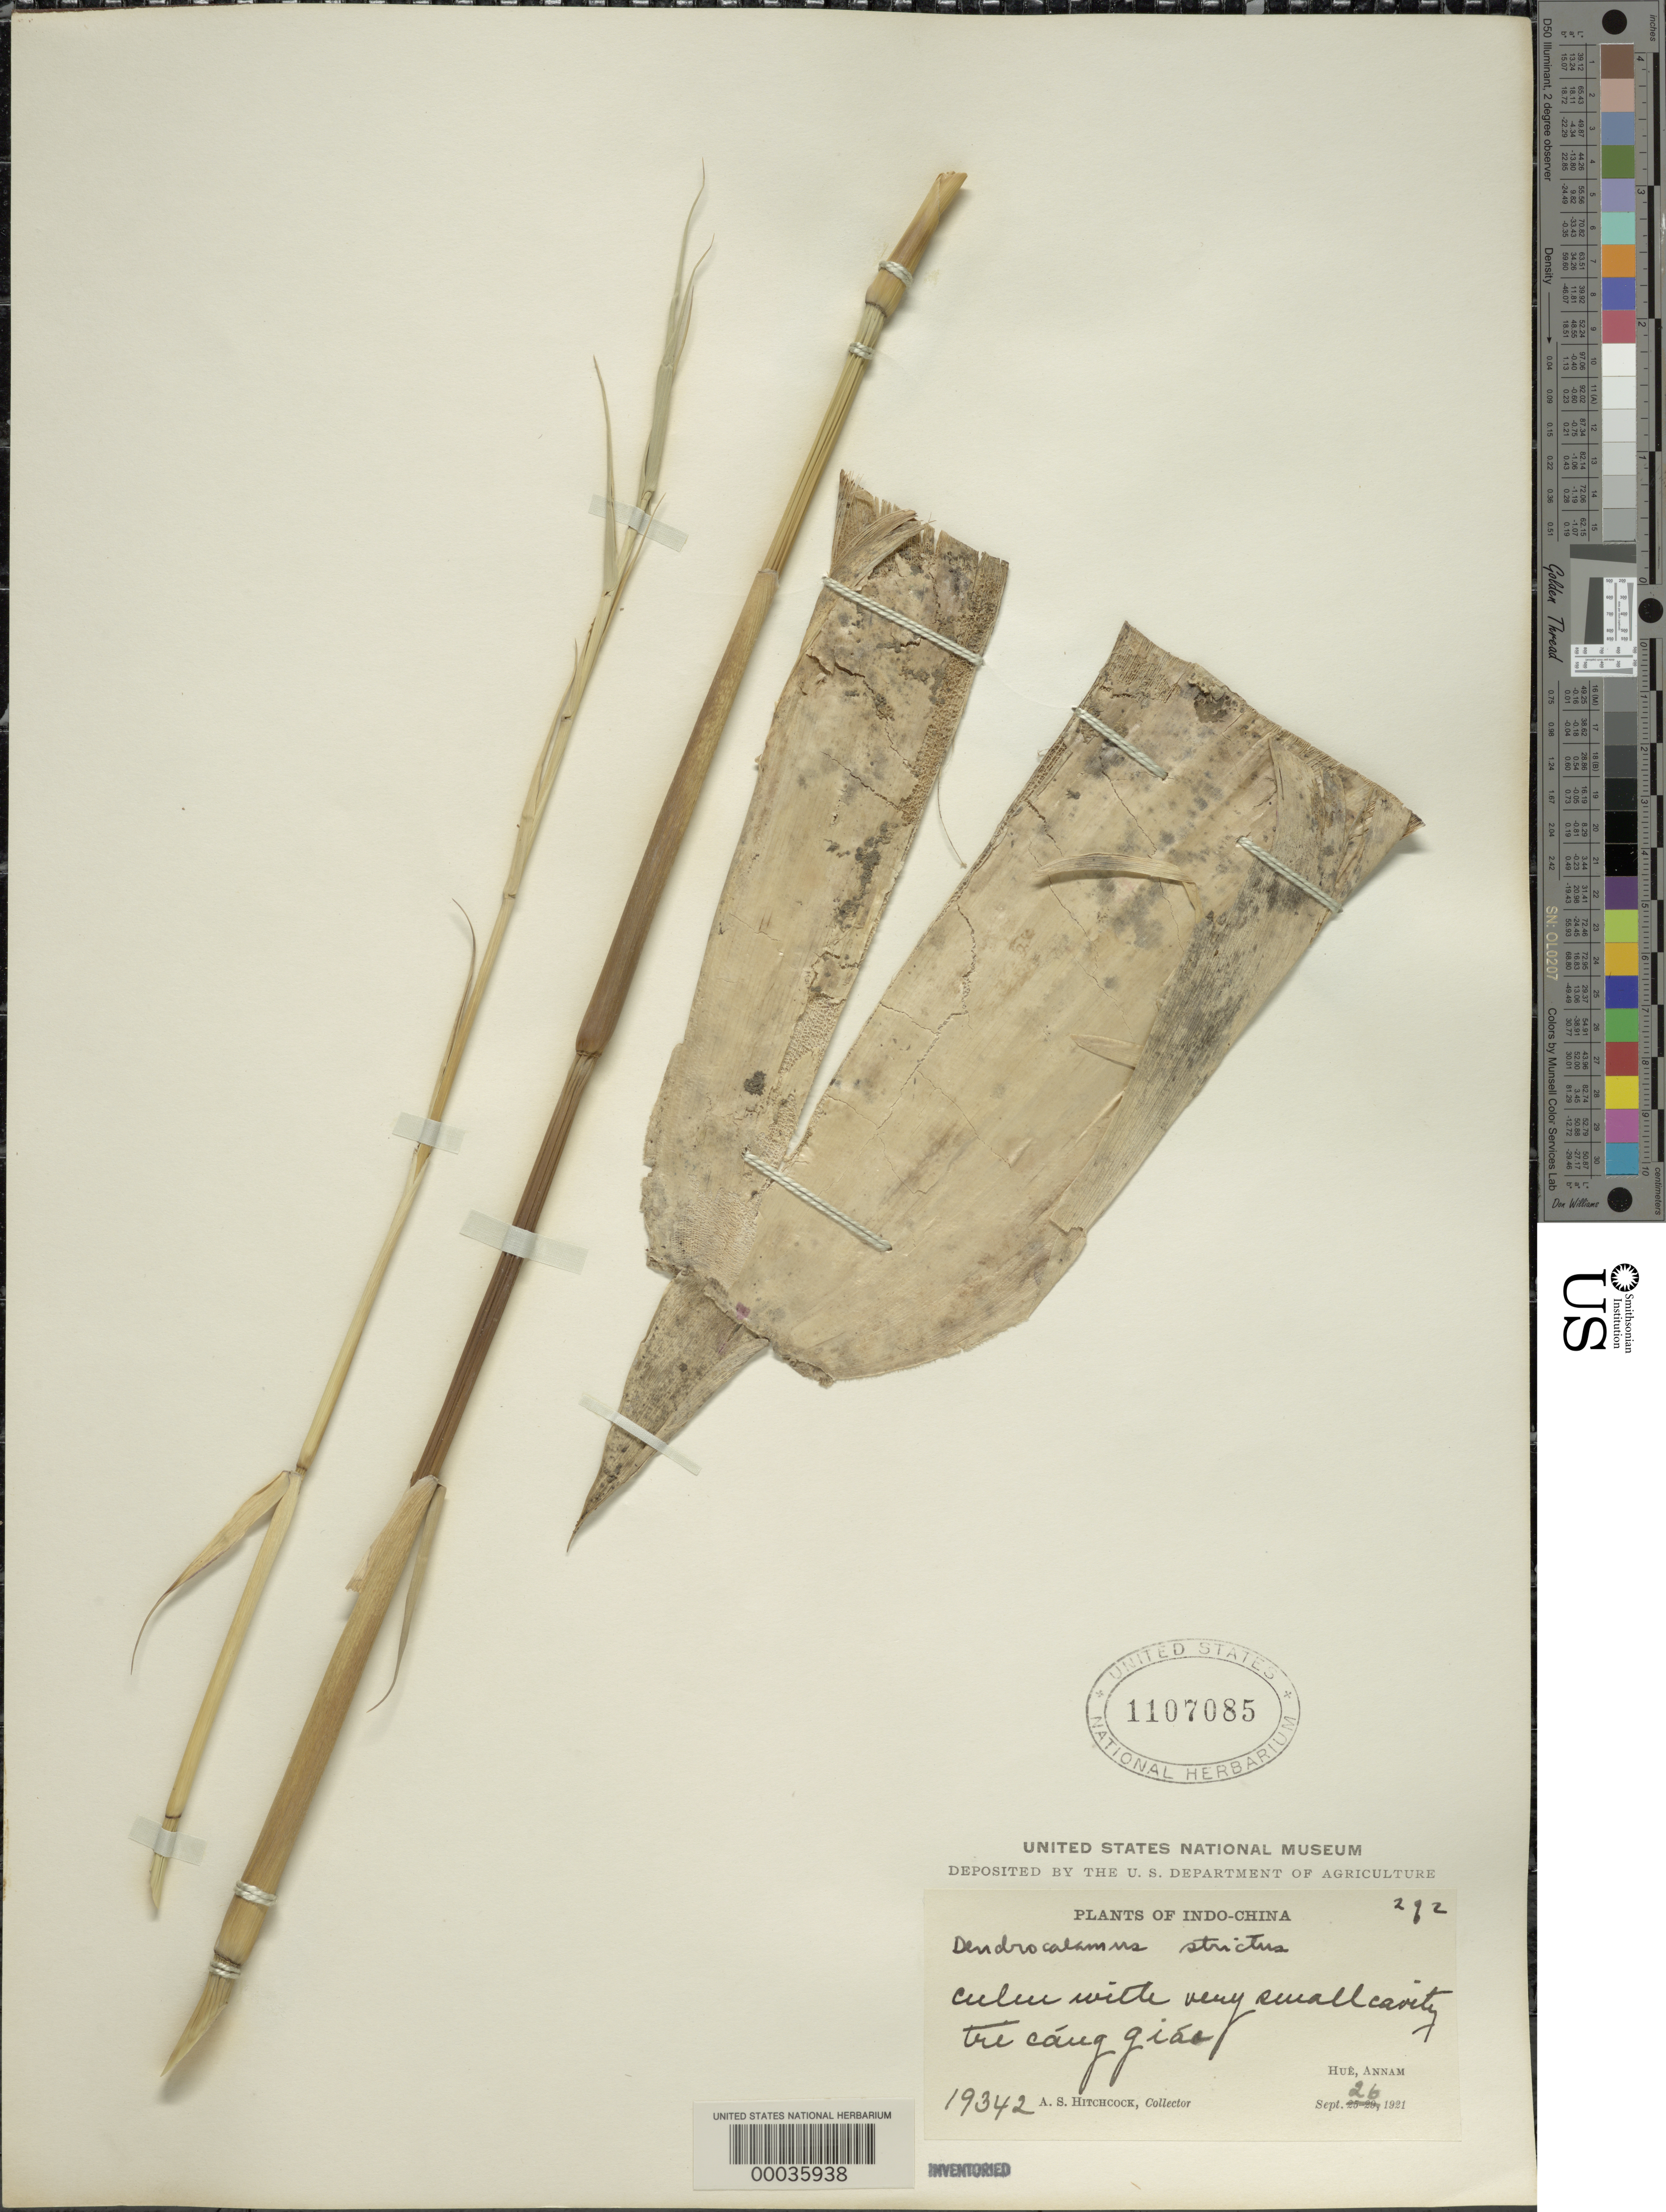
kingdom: Plantae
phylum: Tracheophyta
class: Liliopsida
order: Poales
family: Poaceae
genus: Dendrocalamus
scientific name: Dendrocalamus strictus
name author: (Roxb.) Nees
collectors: A. S. Hitchcock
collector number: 19342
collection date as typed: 26 Sep 1921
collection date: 1921-09-26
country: Vietnam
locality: Hue, annam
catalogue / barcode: US 1107085